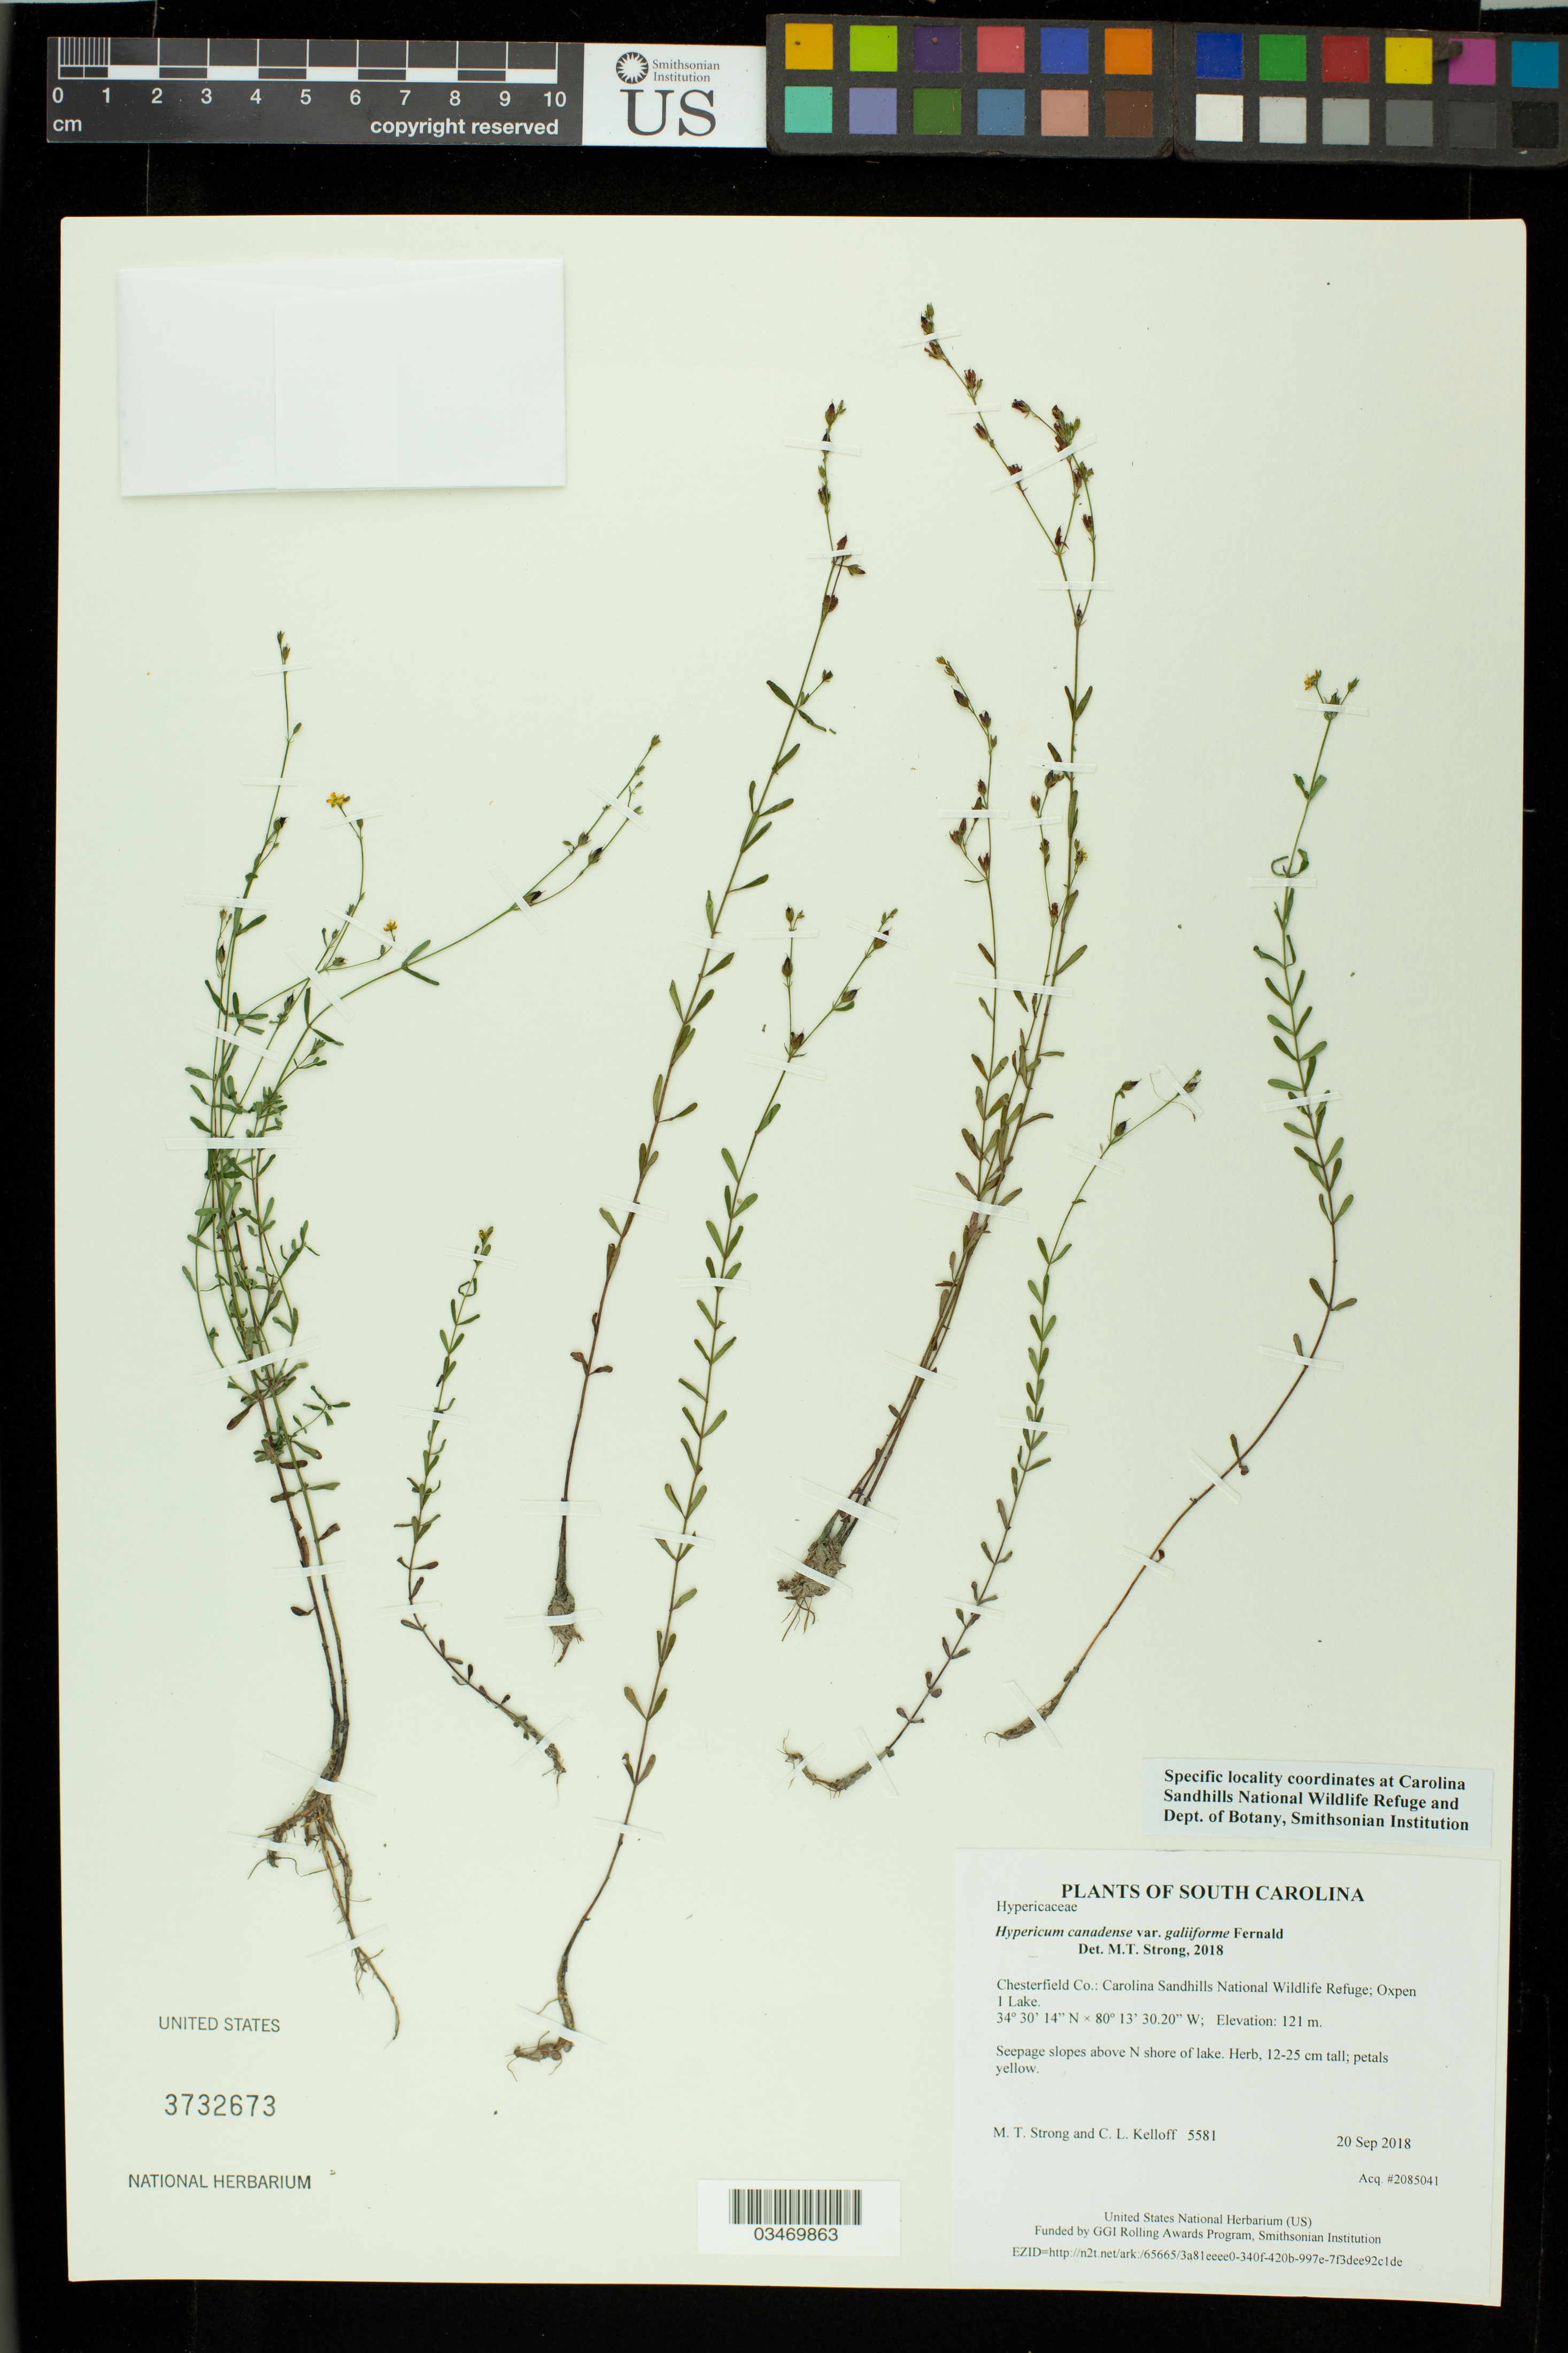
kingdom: Plantae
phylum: Tracheophyta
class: Magnoliopsida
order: Malpighiales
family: Hypericaceae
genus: Hypericum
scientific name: Hypericum canadense var. galiiforme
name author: Fernald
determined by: Strong, M. T., (US), Smithsonian Institution - National Museum of Natural History (UNITED STATES)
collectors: M. T. Strong & C. L. Kelloff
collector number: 5581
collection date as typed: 20 Sep 2018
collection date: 2018-09-20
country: United States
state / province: South Carolina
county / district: Chesterfield Co.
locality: Carolina Sandhills National Wildlife Refuge; Oxpen 1 seepage slopes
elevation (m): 121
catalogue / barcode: US 3732673